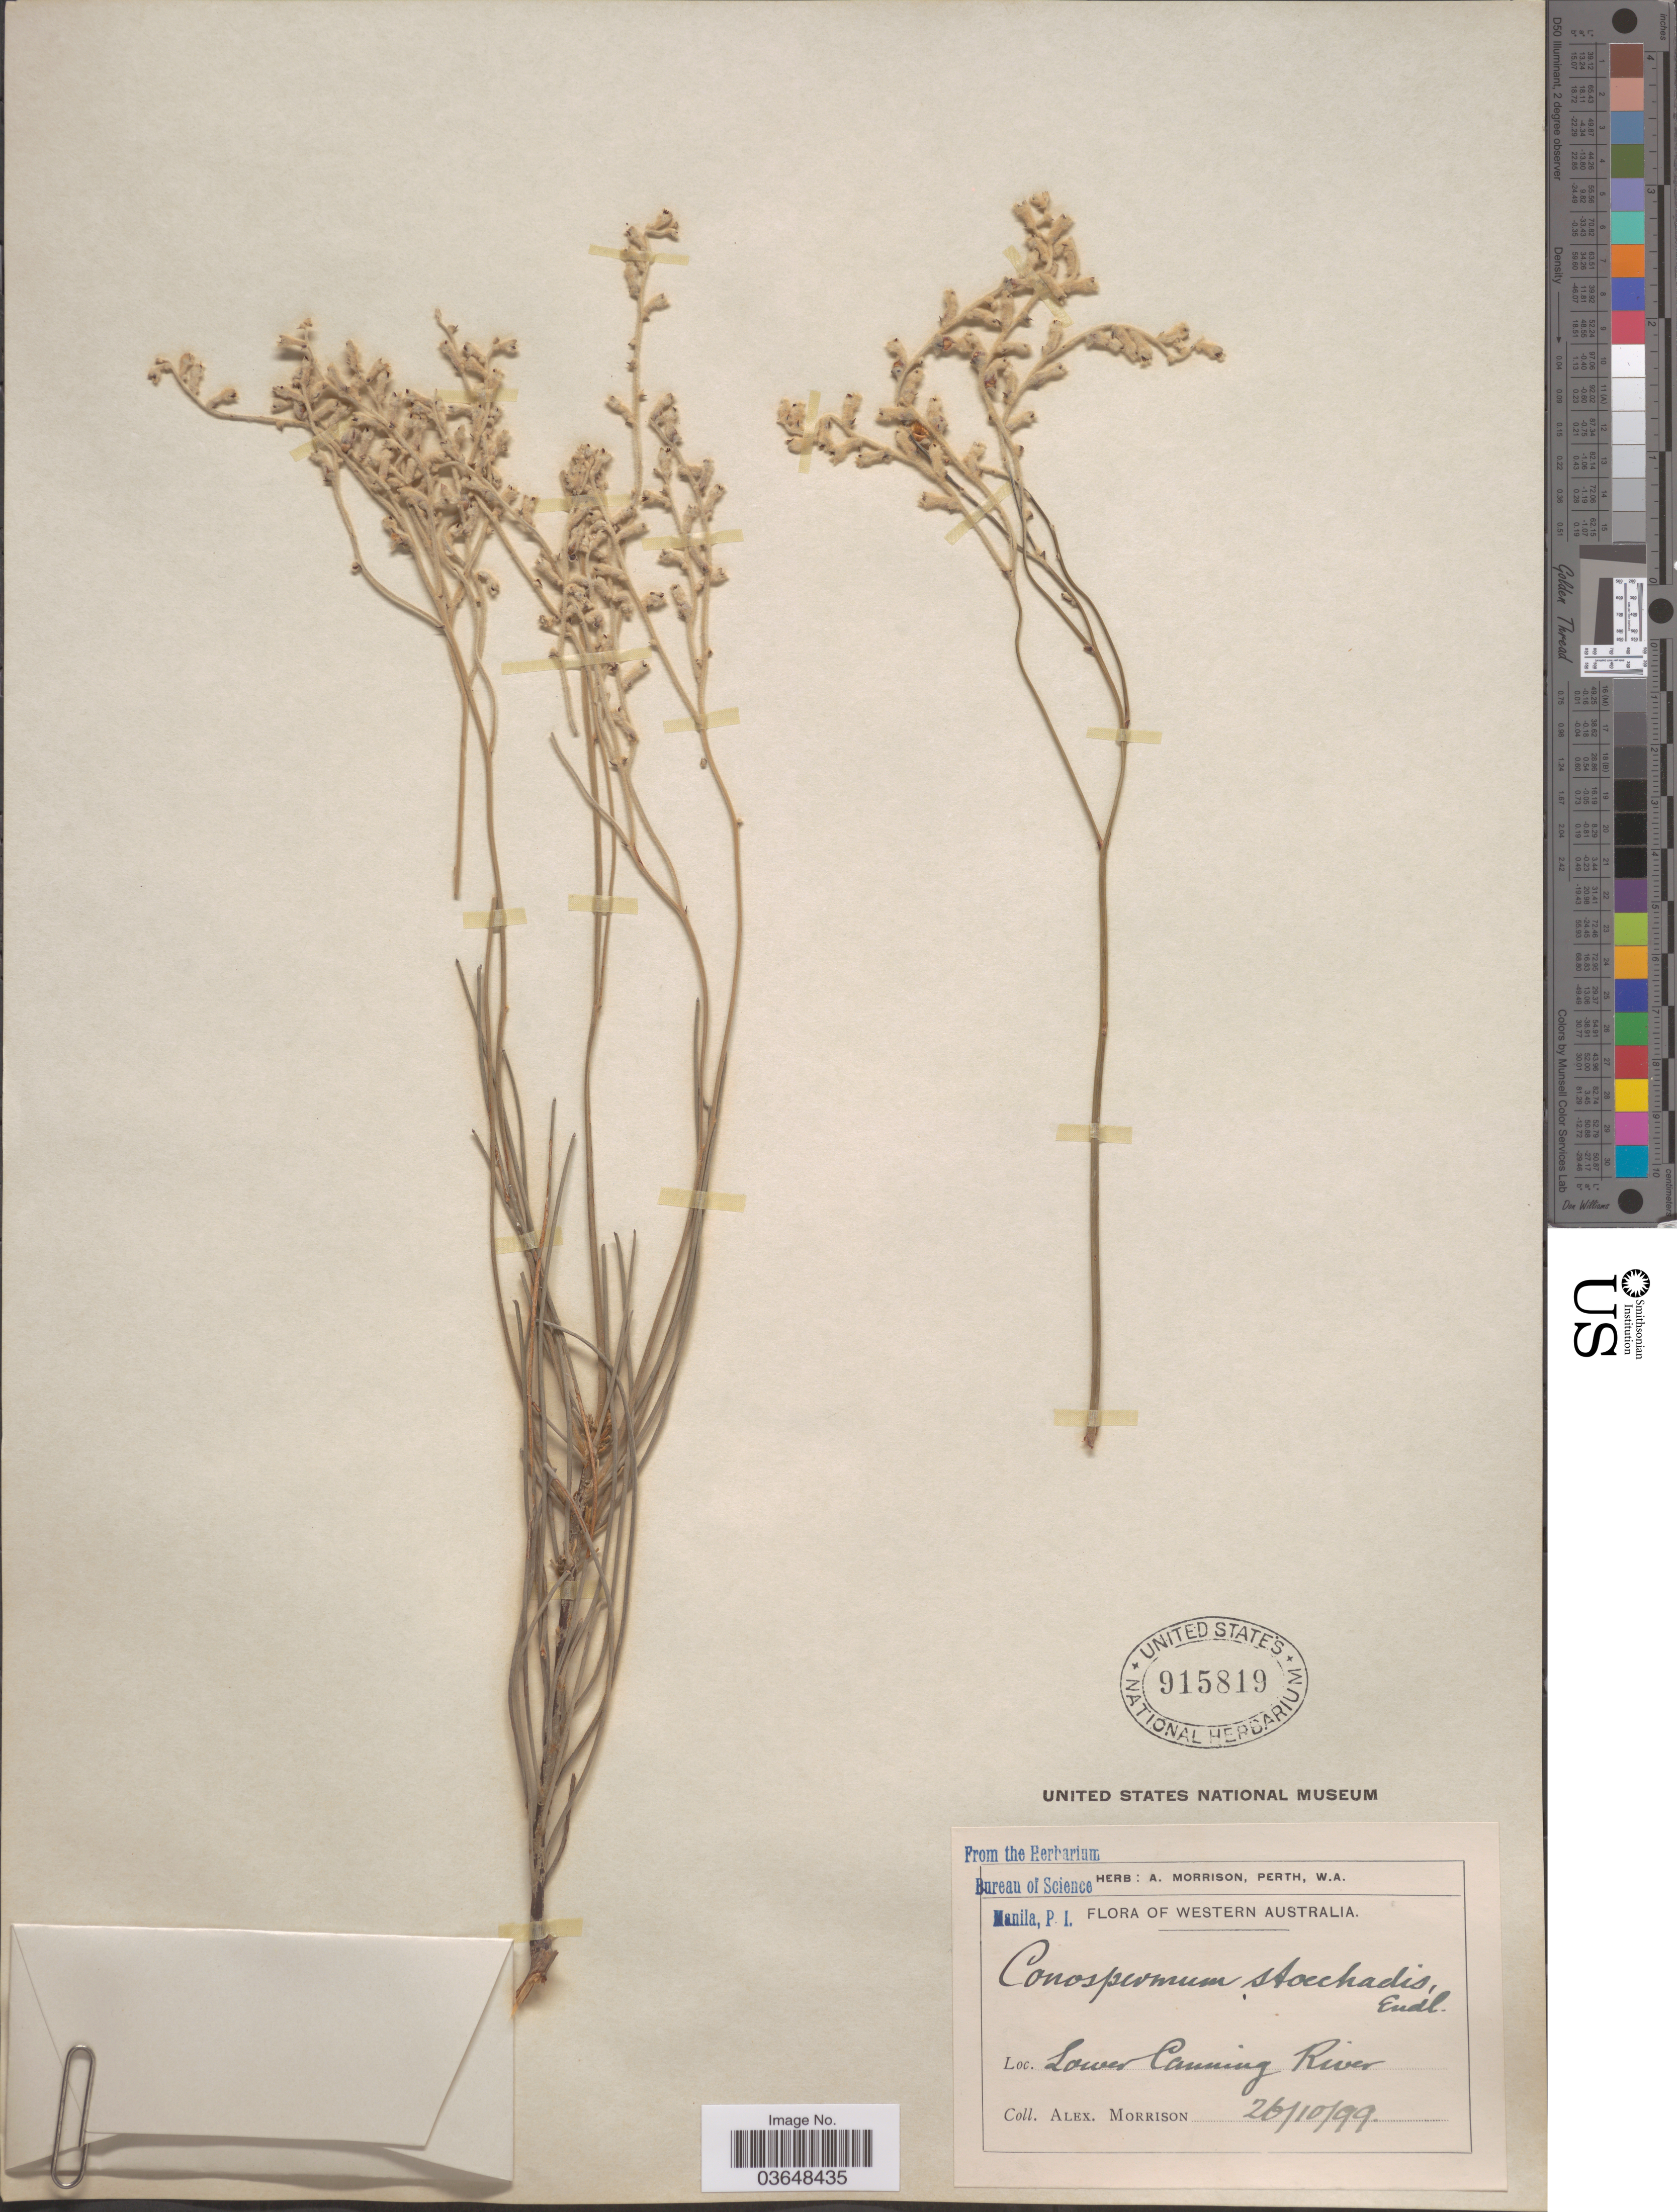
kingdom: Plantae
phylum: Tracheophyta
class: Magnoliopsida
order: Proteales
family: Proteaceae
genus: Conospermum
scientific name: Conospermum stoechadis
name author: Endl.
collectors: A. Morrison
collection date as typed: Transcribed d/m/y: 26/10/99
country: Australia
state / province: Western Australia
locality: Lower Canning River.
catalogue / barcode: US 915819